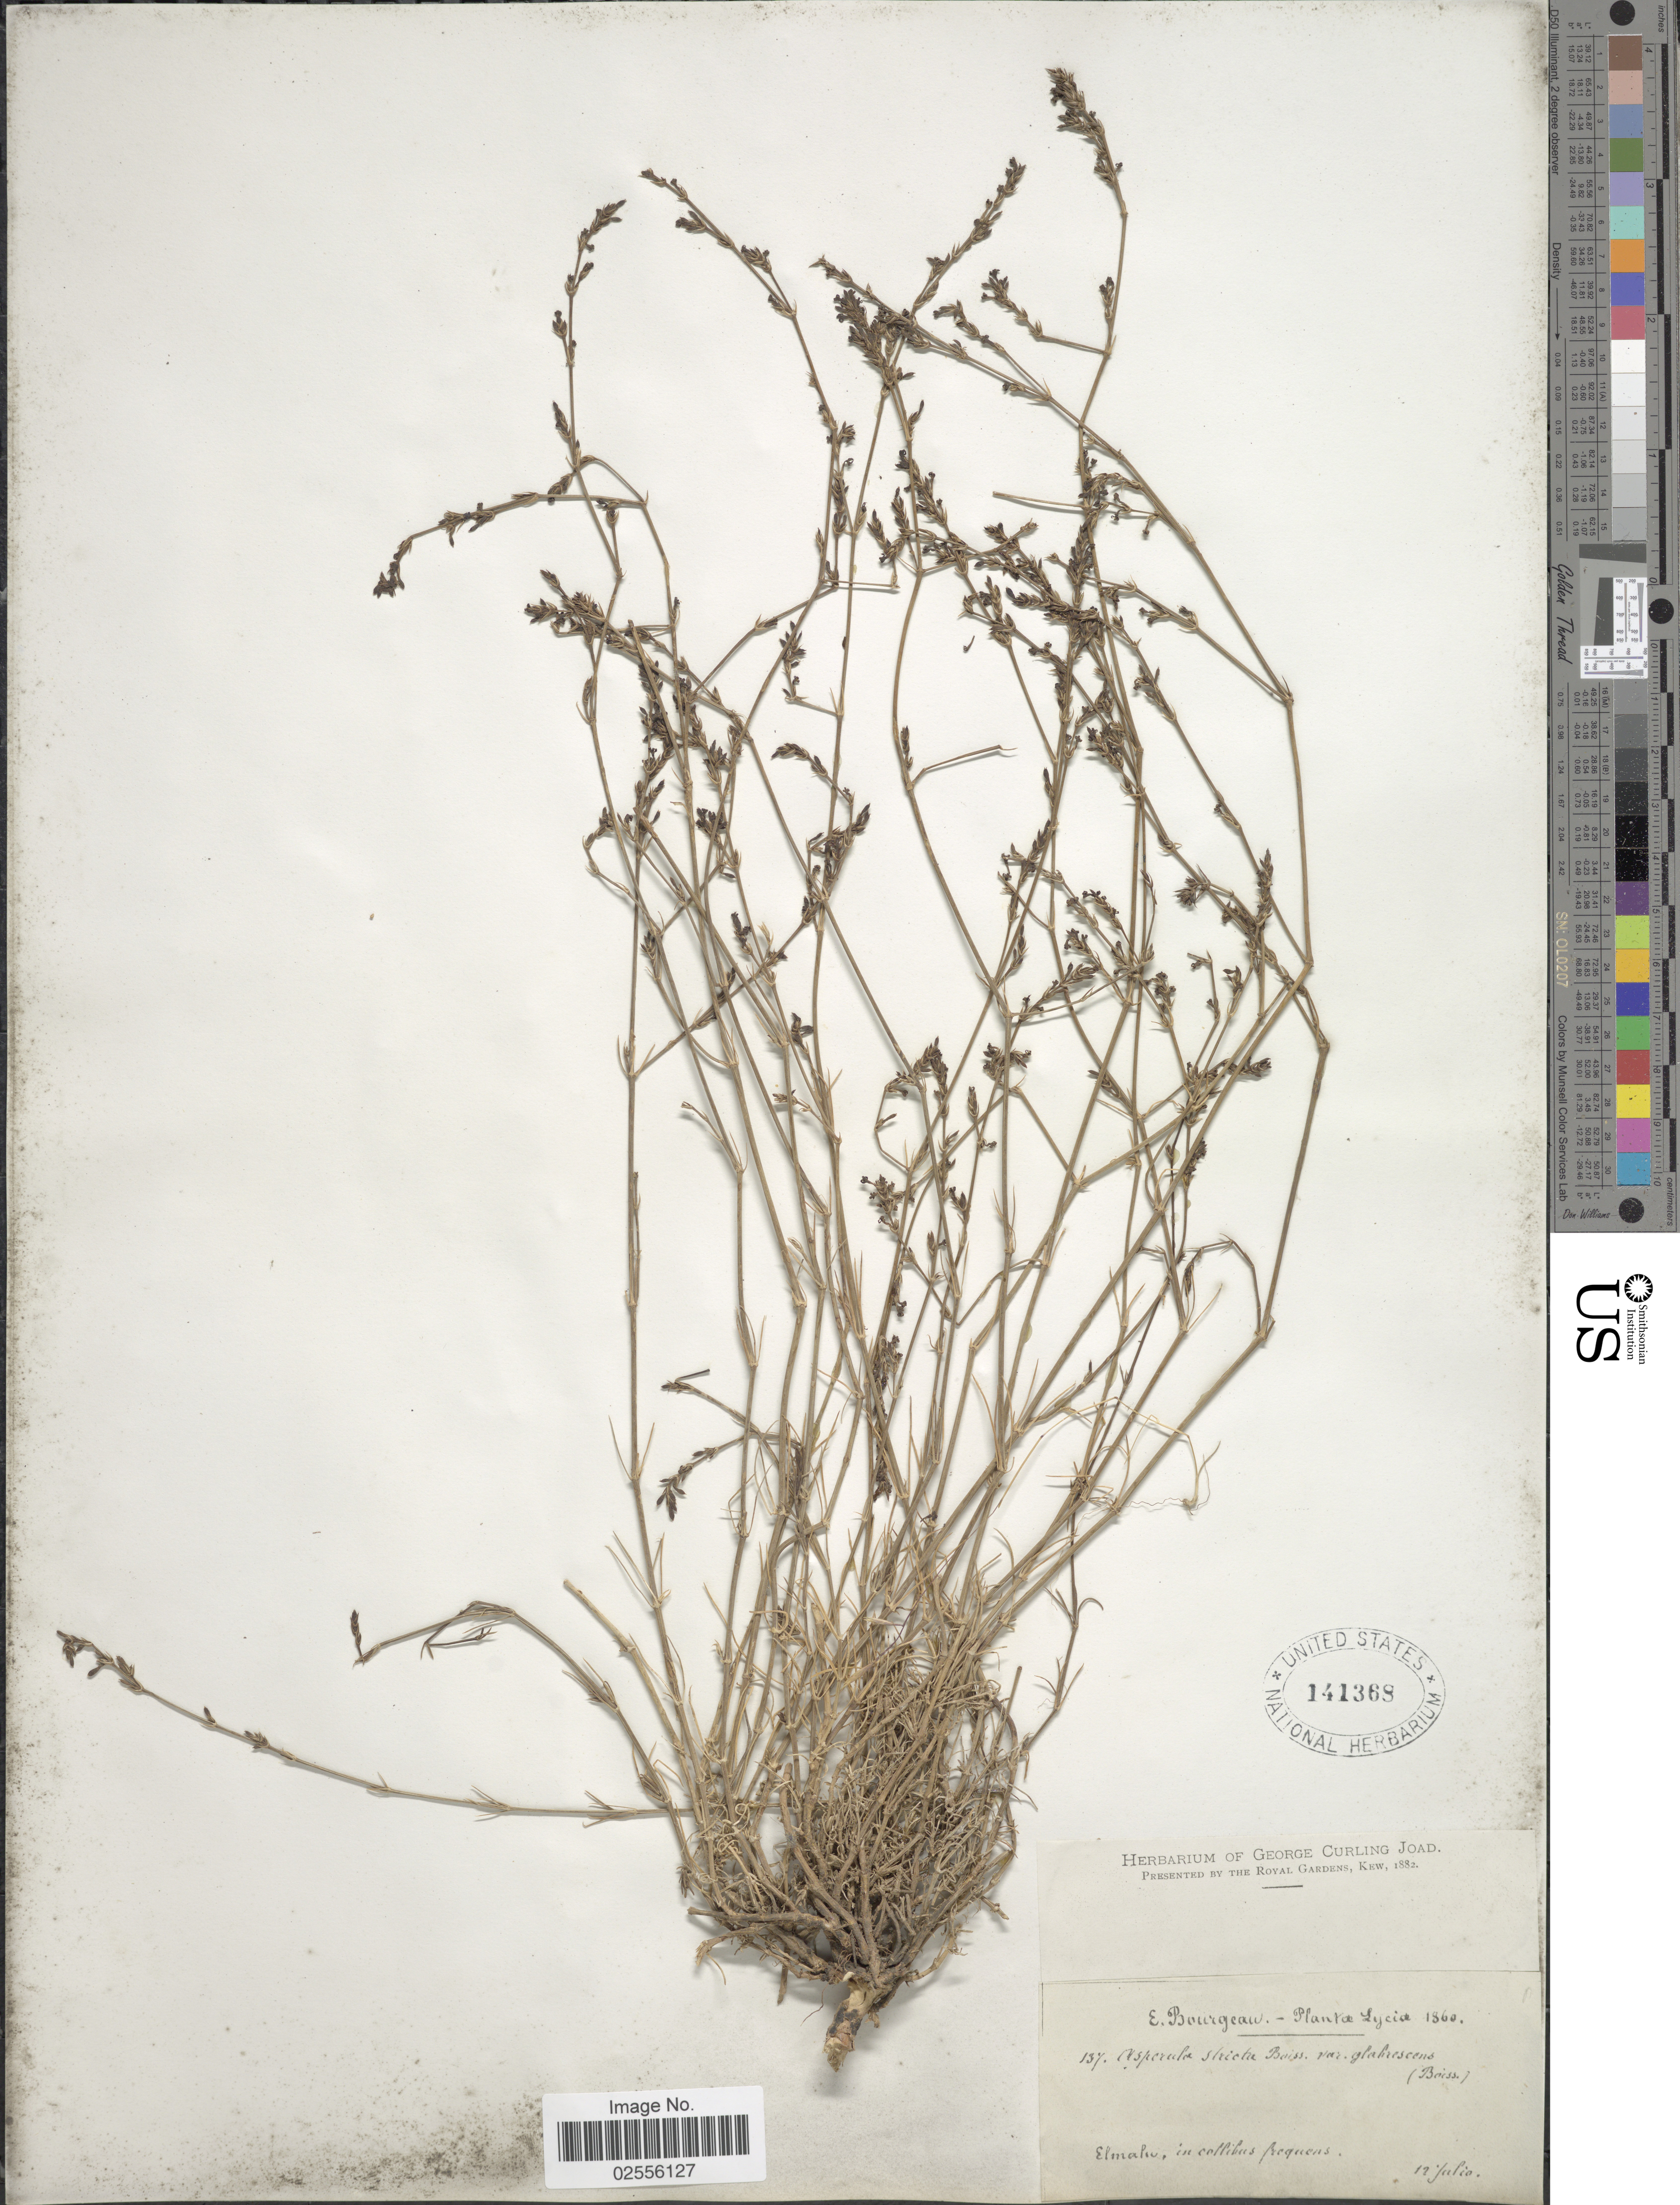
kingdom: Plantae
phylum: Tracheophyta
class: Magnoliopsida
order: Gentianales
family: Rubiaceae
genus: Asperula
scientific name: Asperula stricta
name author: Boiss.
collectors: E. Bourgeau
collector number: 137*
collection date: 1860-07-12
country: Turkey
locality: Lyciae, Elmalu, in collibus frequens.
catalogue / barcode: US 141368